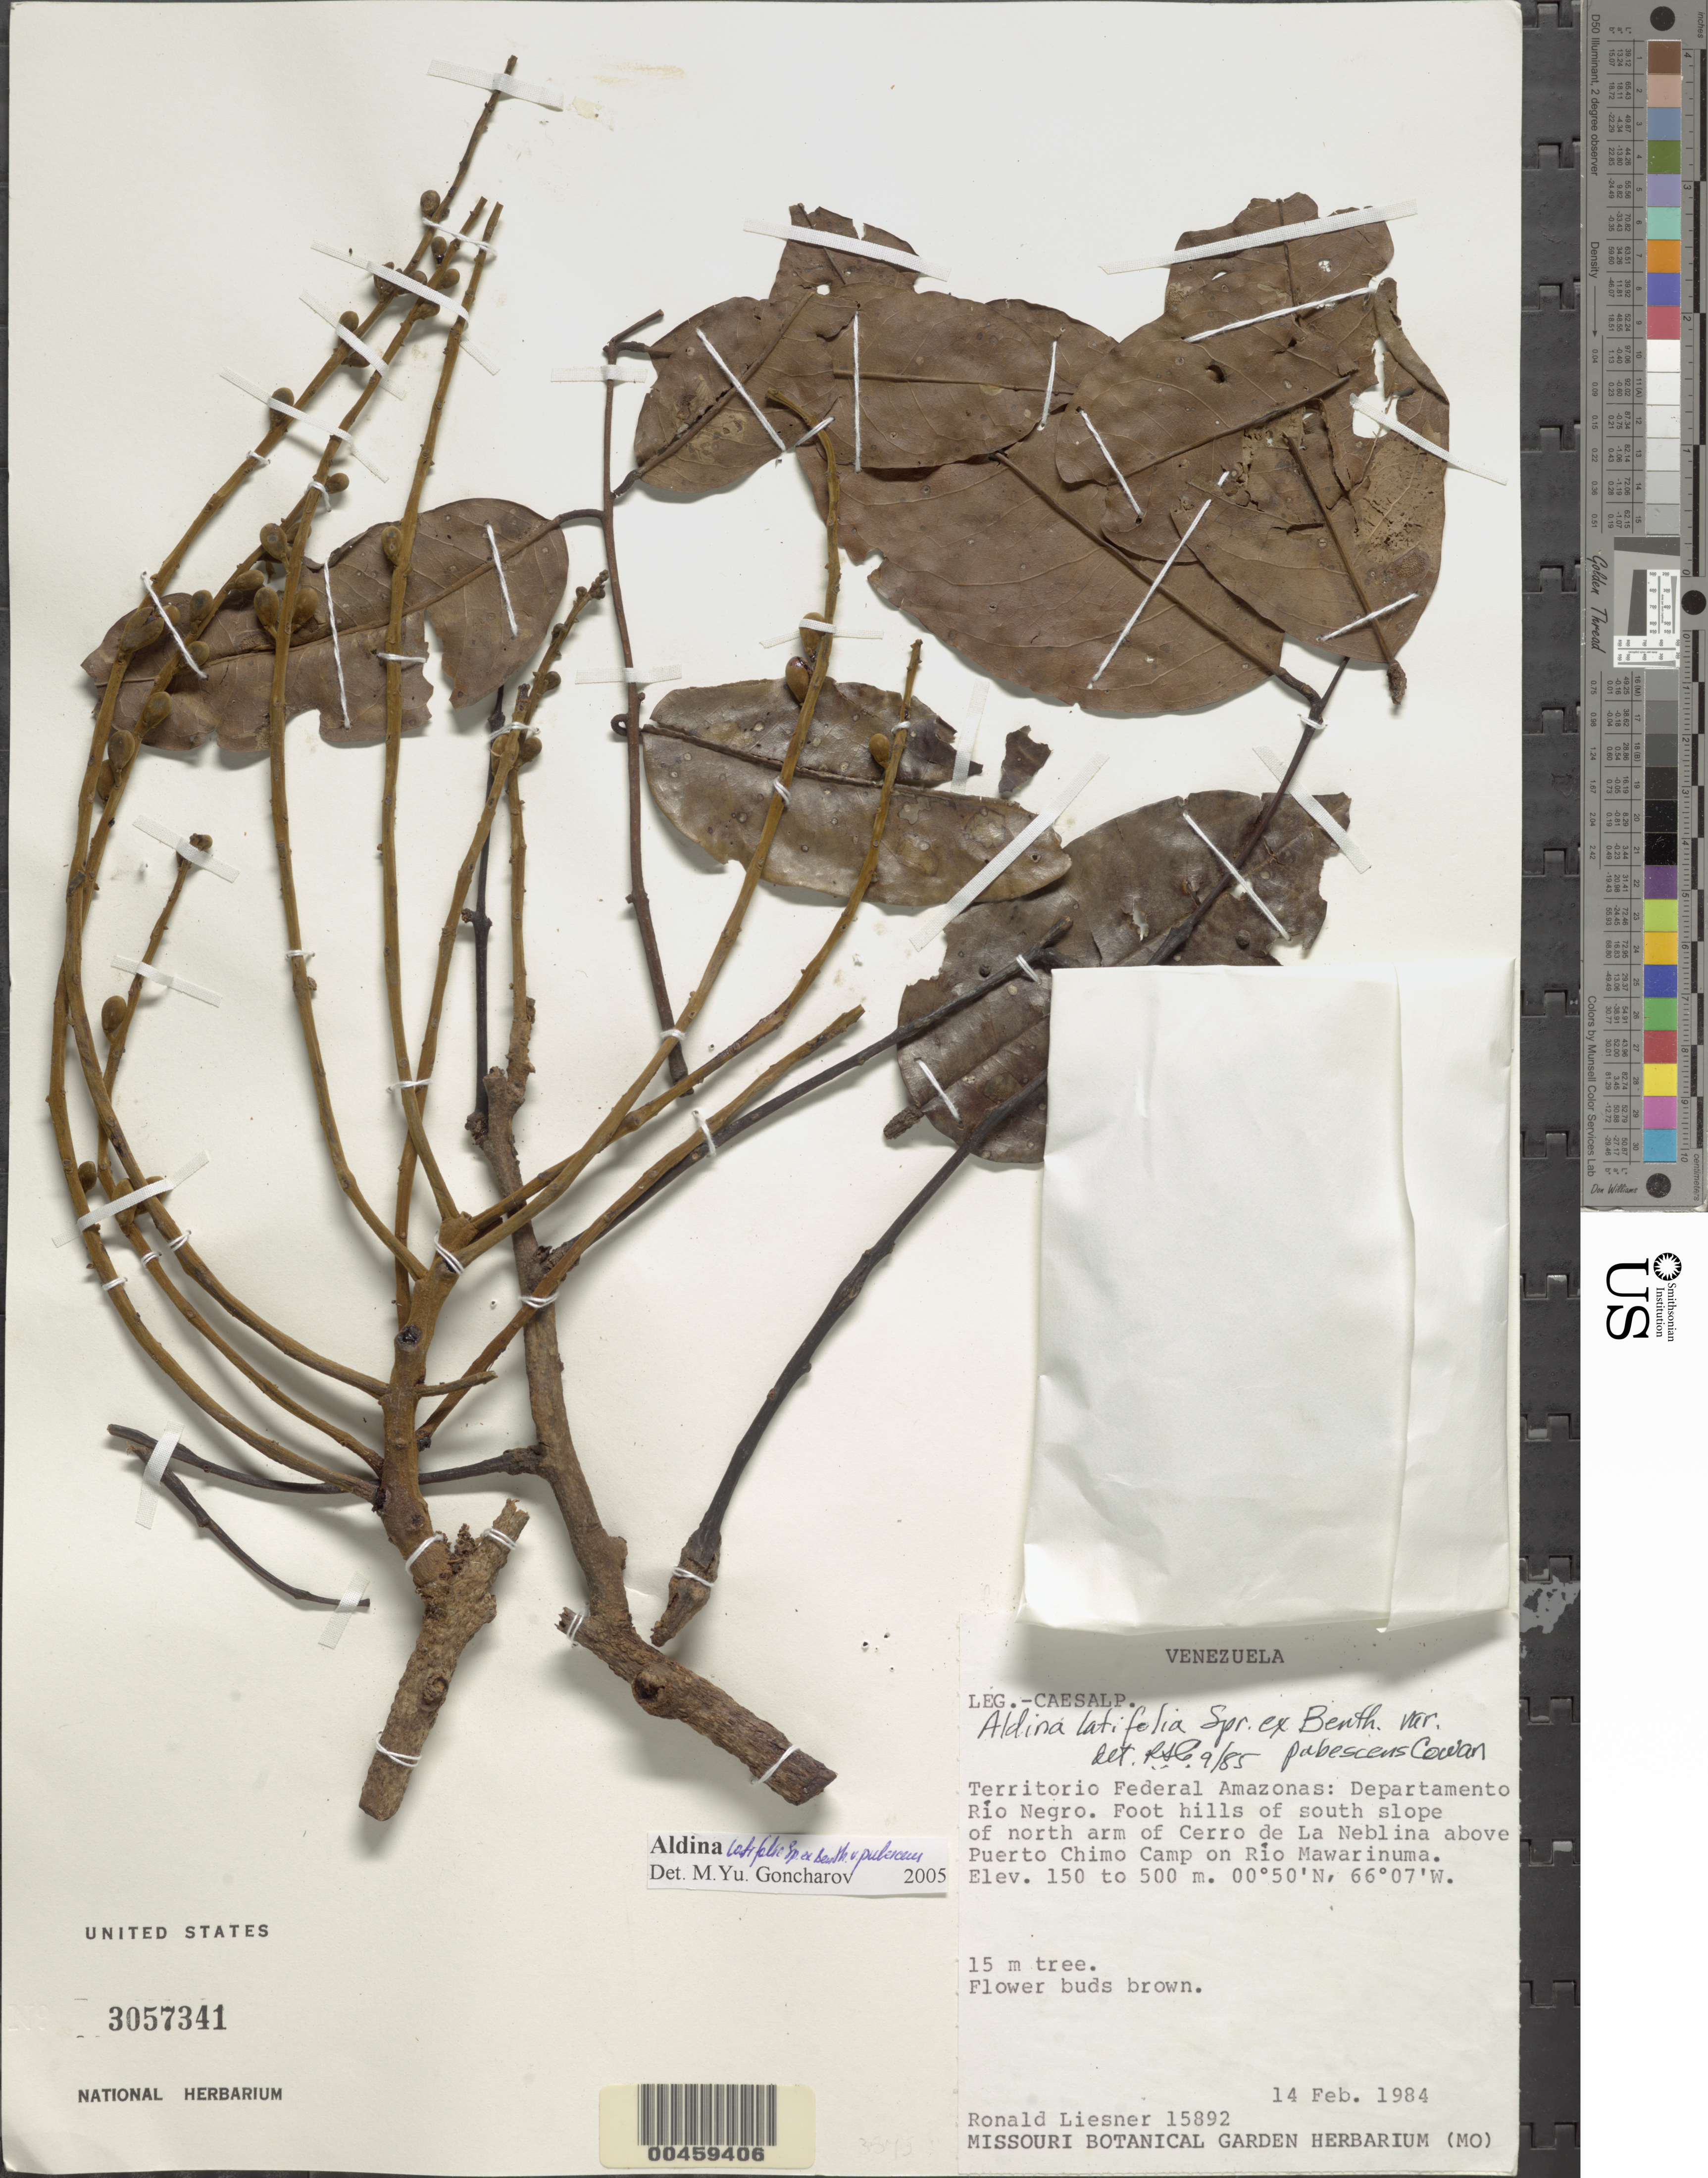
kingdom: Plantae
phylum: Tracheophyta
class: Magnoliopsida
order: Fabales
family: Fabaceae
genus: Aldina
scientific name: Aldina latifolia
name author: Spruce ex Benth.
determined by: Ramos, Gustavo, (HUEFS), Universidade Estadual de Feira de Santana (BRAZIL)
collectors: R. L. Liesner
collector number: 15892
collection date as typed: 14 Feb 1984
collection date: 1984-02-14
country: Venezuela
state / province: Amazonas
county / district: Rio Negro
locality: Puerto Chimo Camp on Rio Mawarinuma, above; S slope of N arm of Cerro de la Neblina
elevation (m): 150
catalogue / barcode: US 3057341